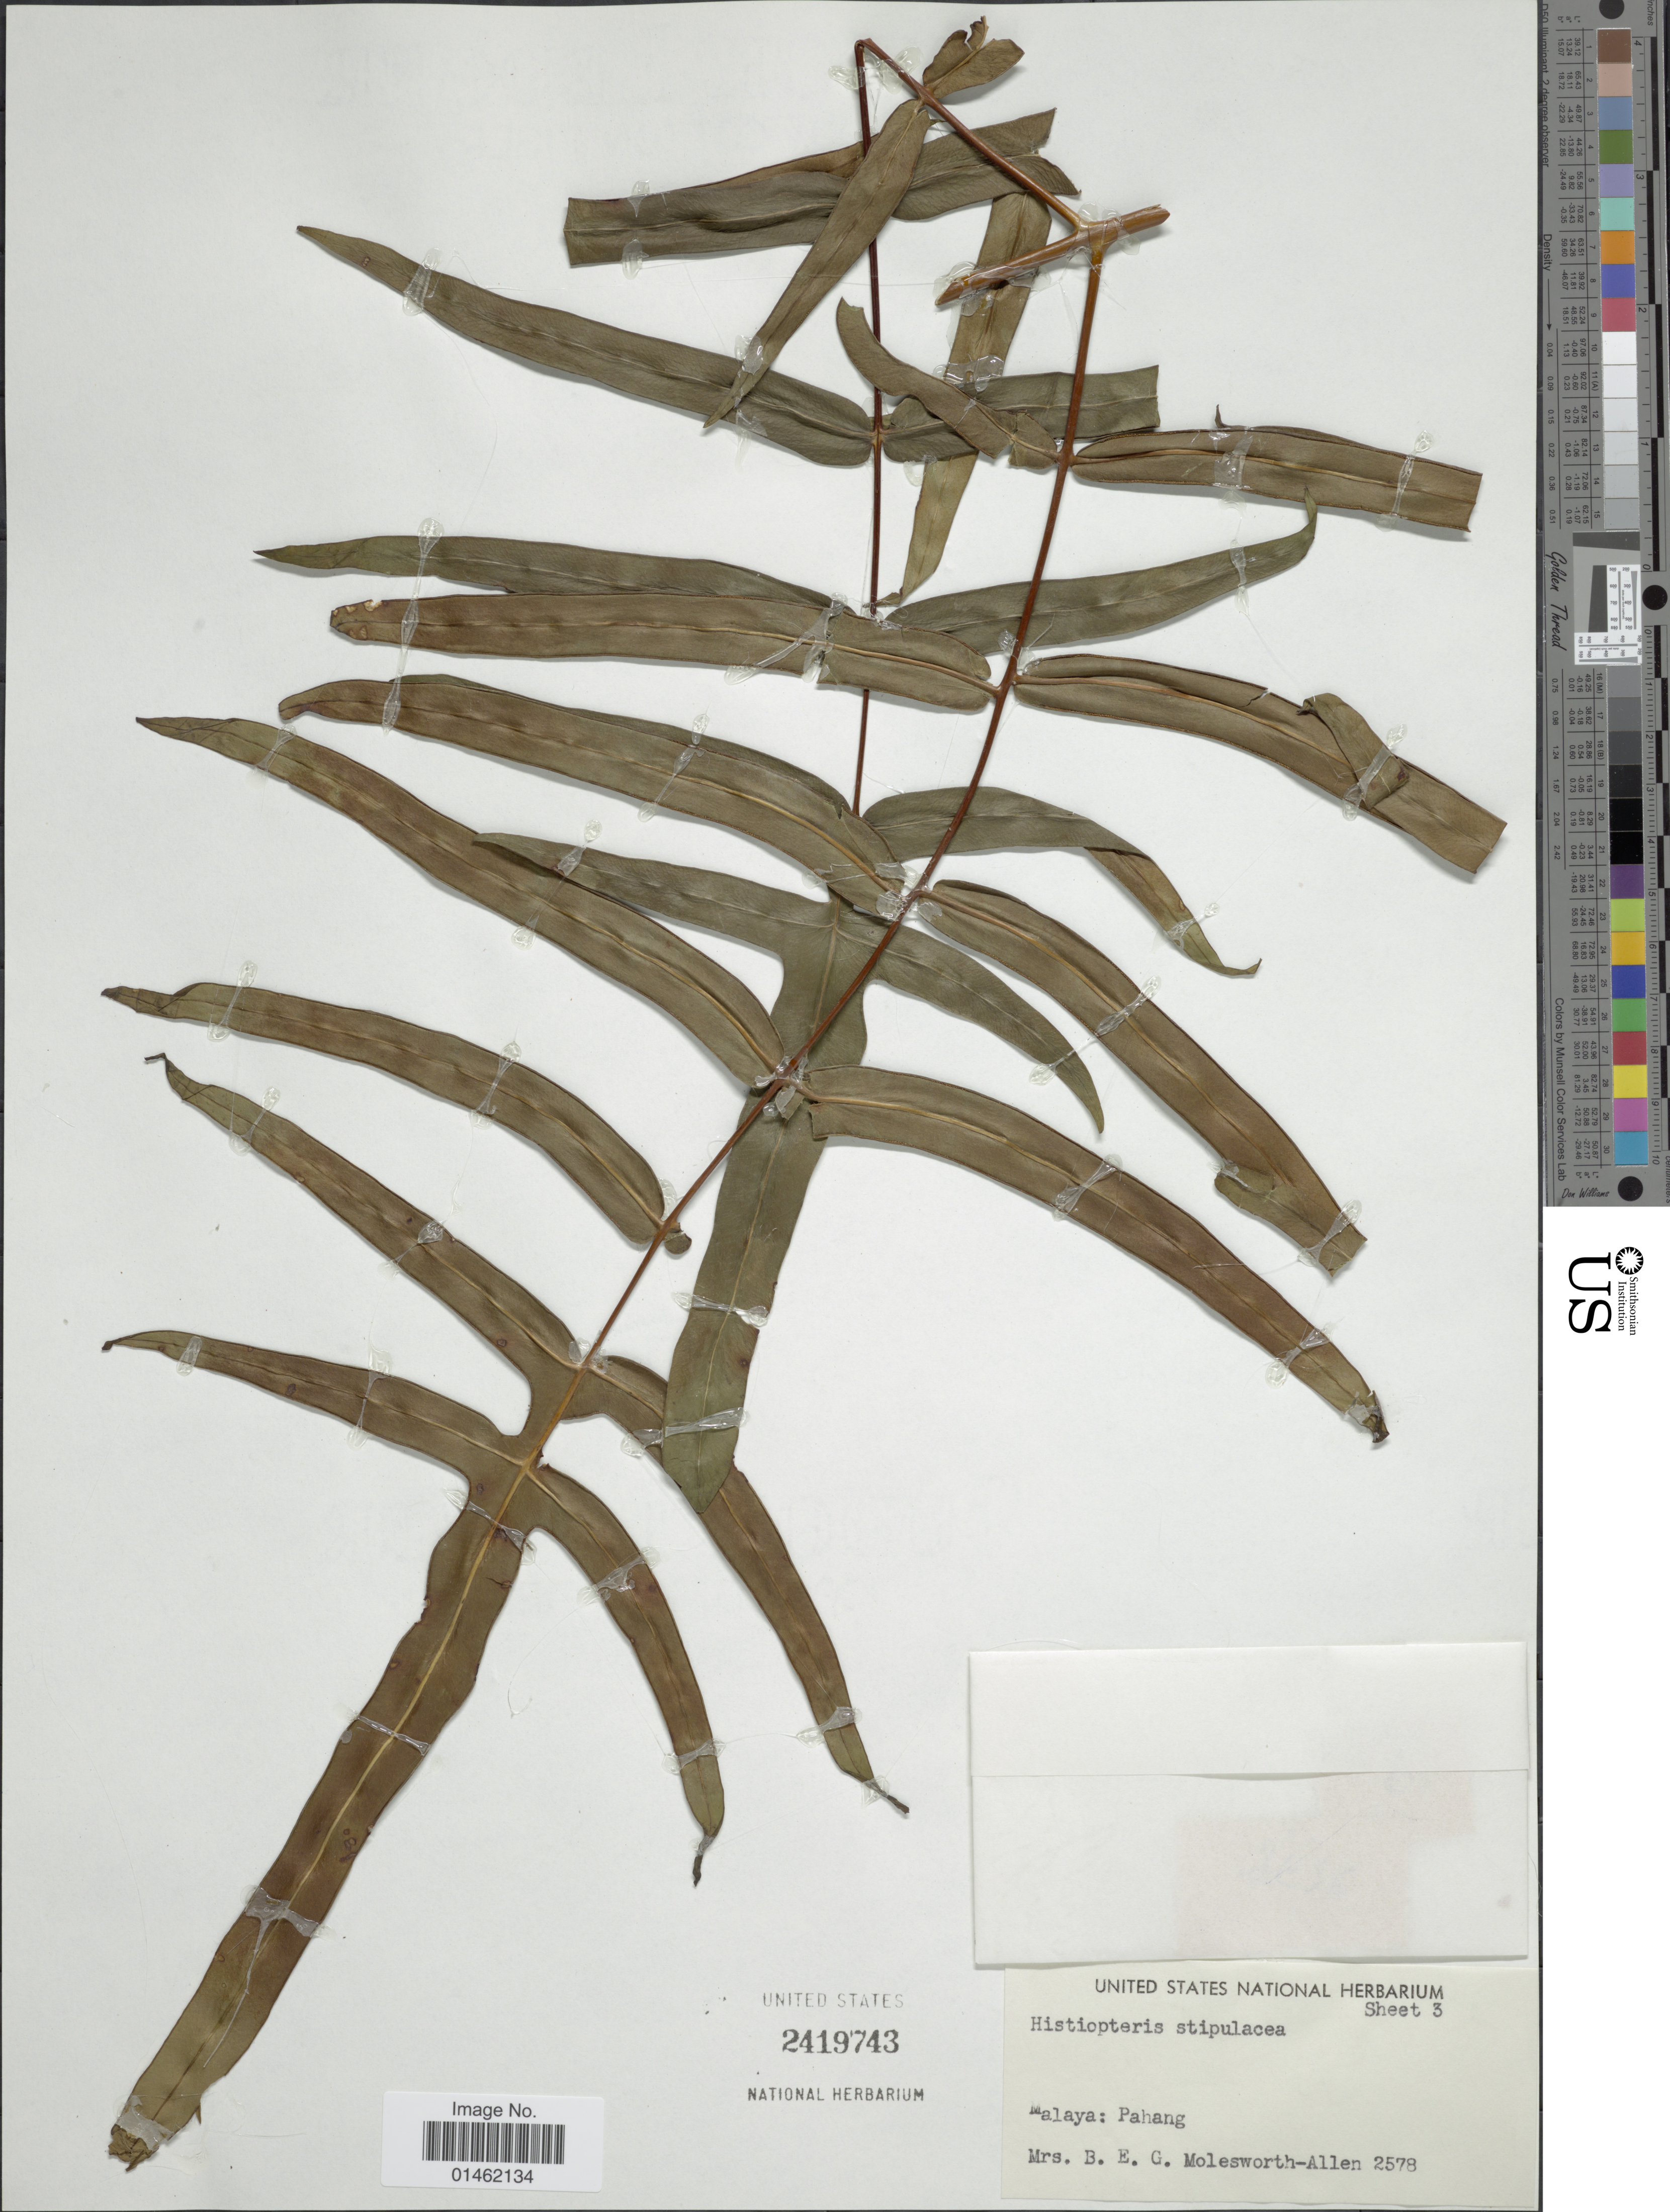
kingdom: Plantae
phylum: Tracheophyta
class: Polypodiopsida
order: Polypodiales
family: Dennstaedtiaceae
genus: Histiopteris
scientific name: Histiopteris stipulacea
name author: (Hook.) Copel.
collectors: Mrs. B. E. G. Molesworth-Allen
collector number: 2578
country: Malaysia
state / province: Pahang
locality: Malaya Pahang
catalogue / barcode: US 2419743